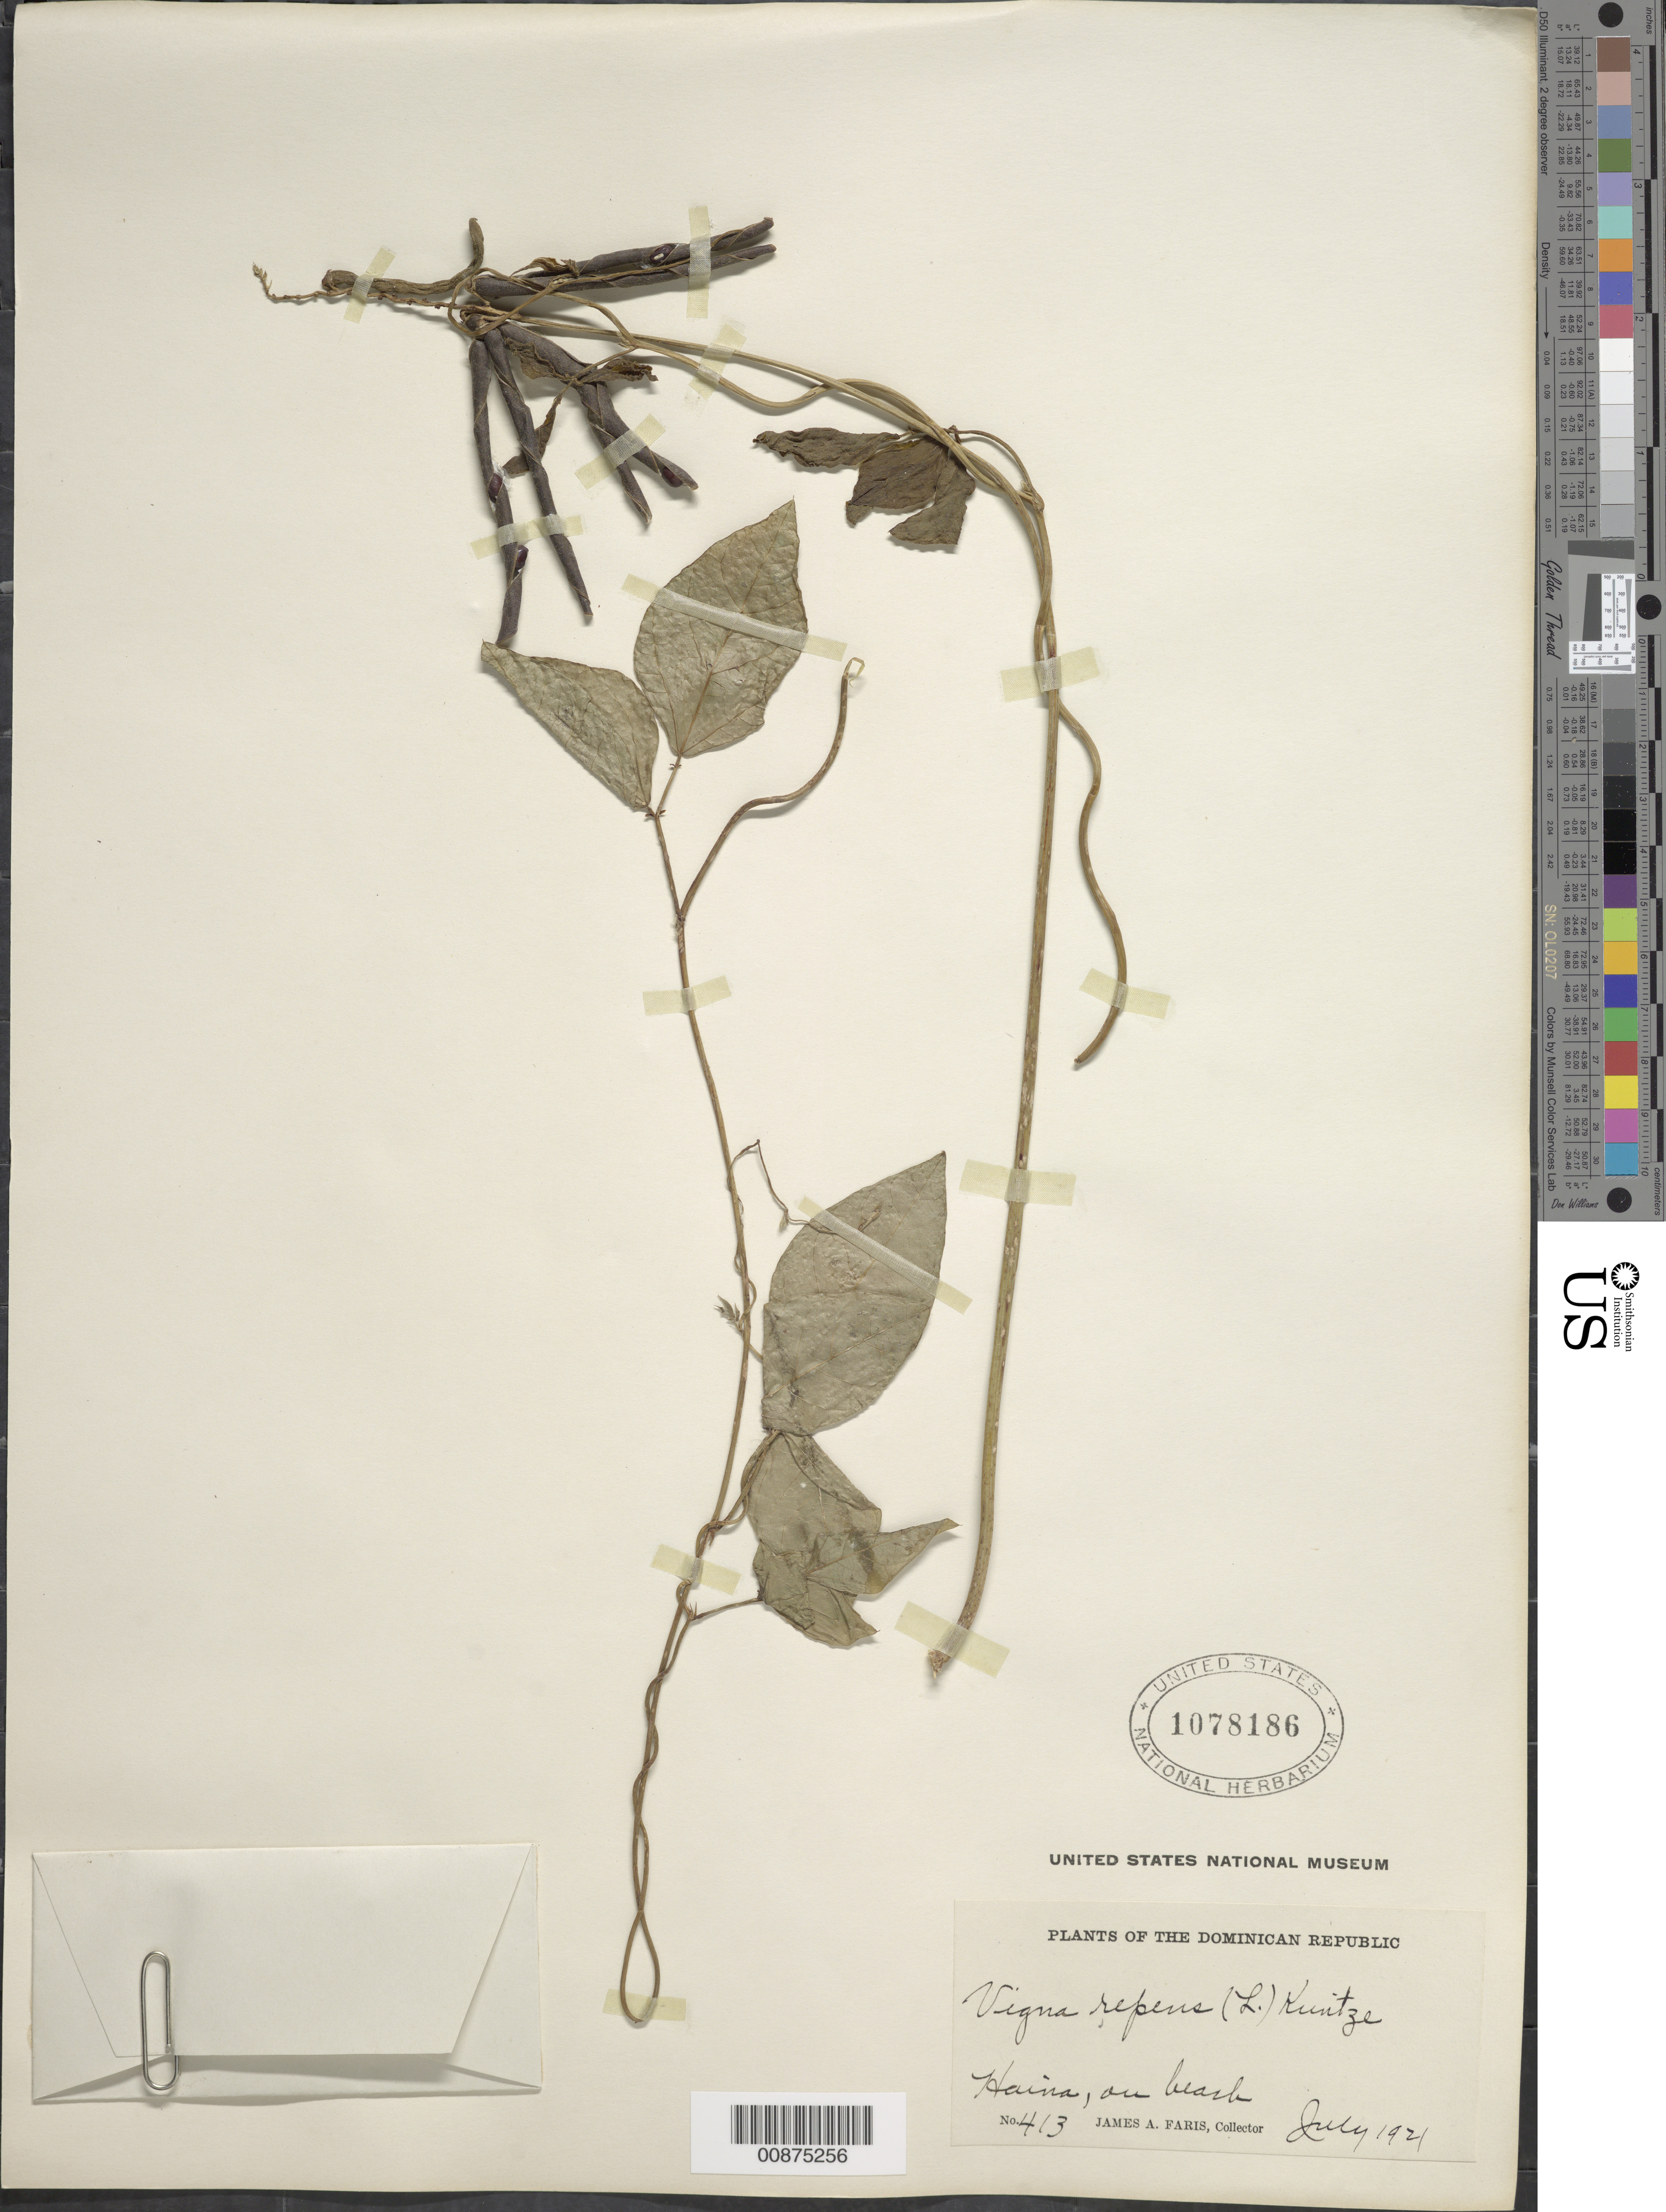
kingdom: Plantae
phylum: Tracheophyta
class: Magnoliopsida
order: Fabales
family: Fabaceae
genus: Vigna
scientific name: Vigna luteola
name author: (Jacq.) Benth.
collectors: J. Faris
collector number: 413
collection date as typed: Jul 1921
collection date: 1921-07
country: Dominican Republic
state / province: San Cristobal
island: Hispaniola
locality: Haina.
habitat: On beach.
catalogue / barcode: US 1078186